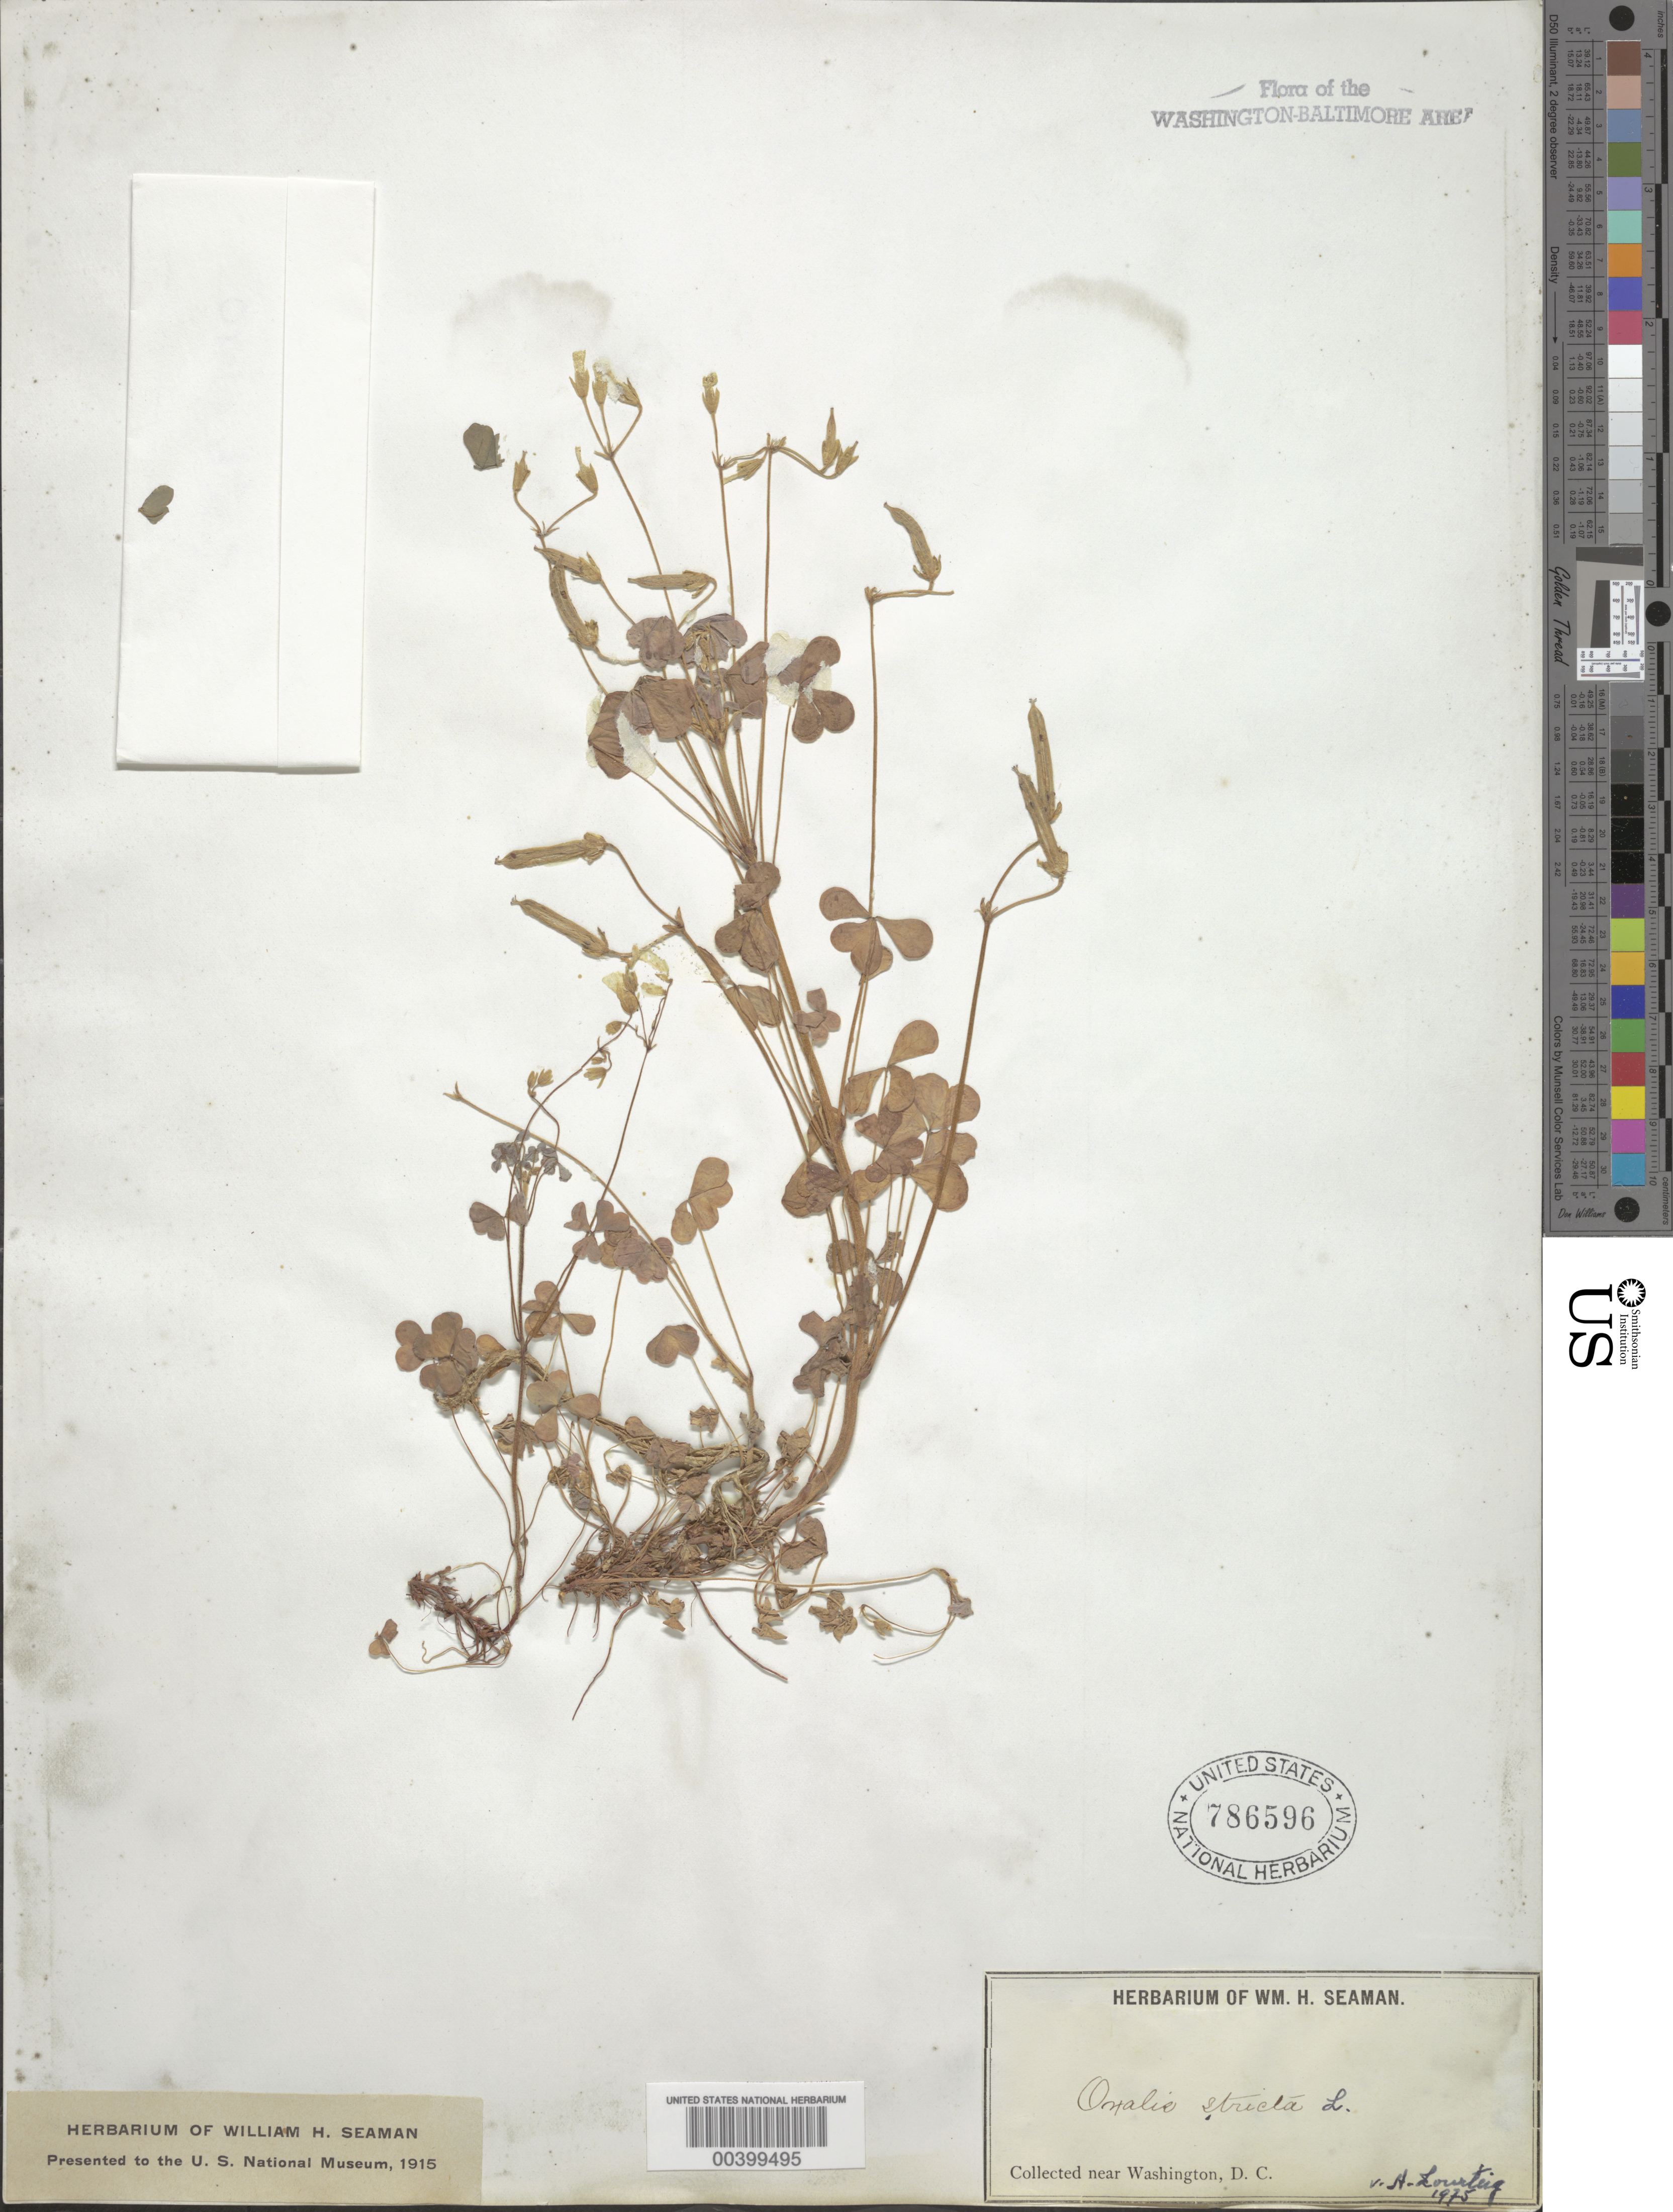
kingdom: Plantae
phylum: Tracheophyta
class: Magnoliopsida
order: Oxalidales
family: Oxalidaceae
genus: Oxalis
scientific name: Oxalis stricta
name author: L.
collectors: W. Seaman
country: United States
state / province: District of Columbia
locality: Washington DC area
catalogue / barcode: US 786596